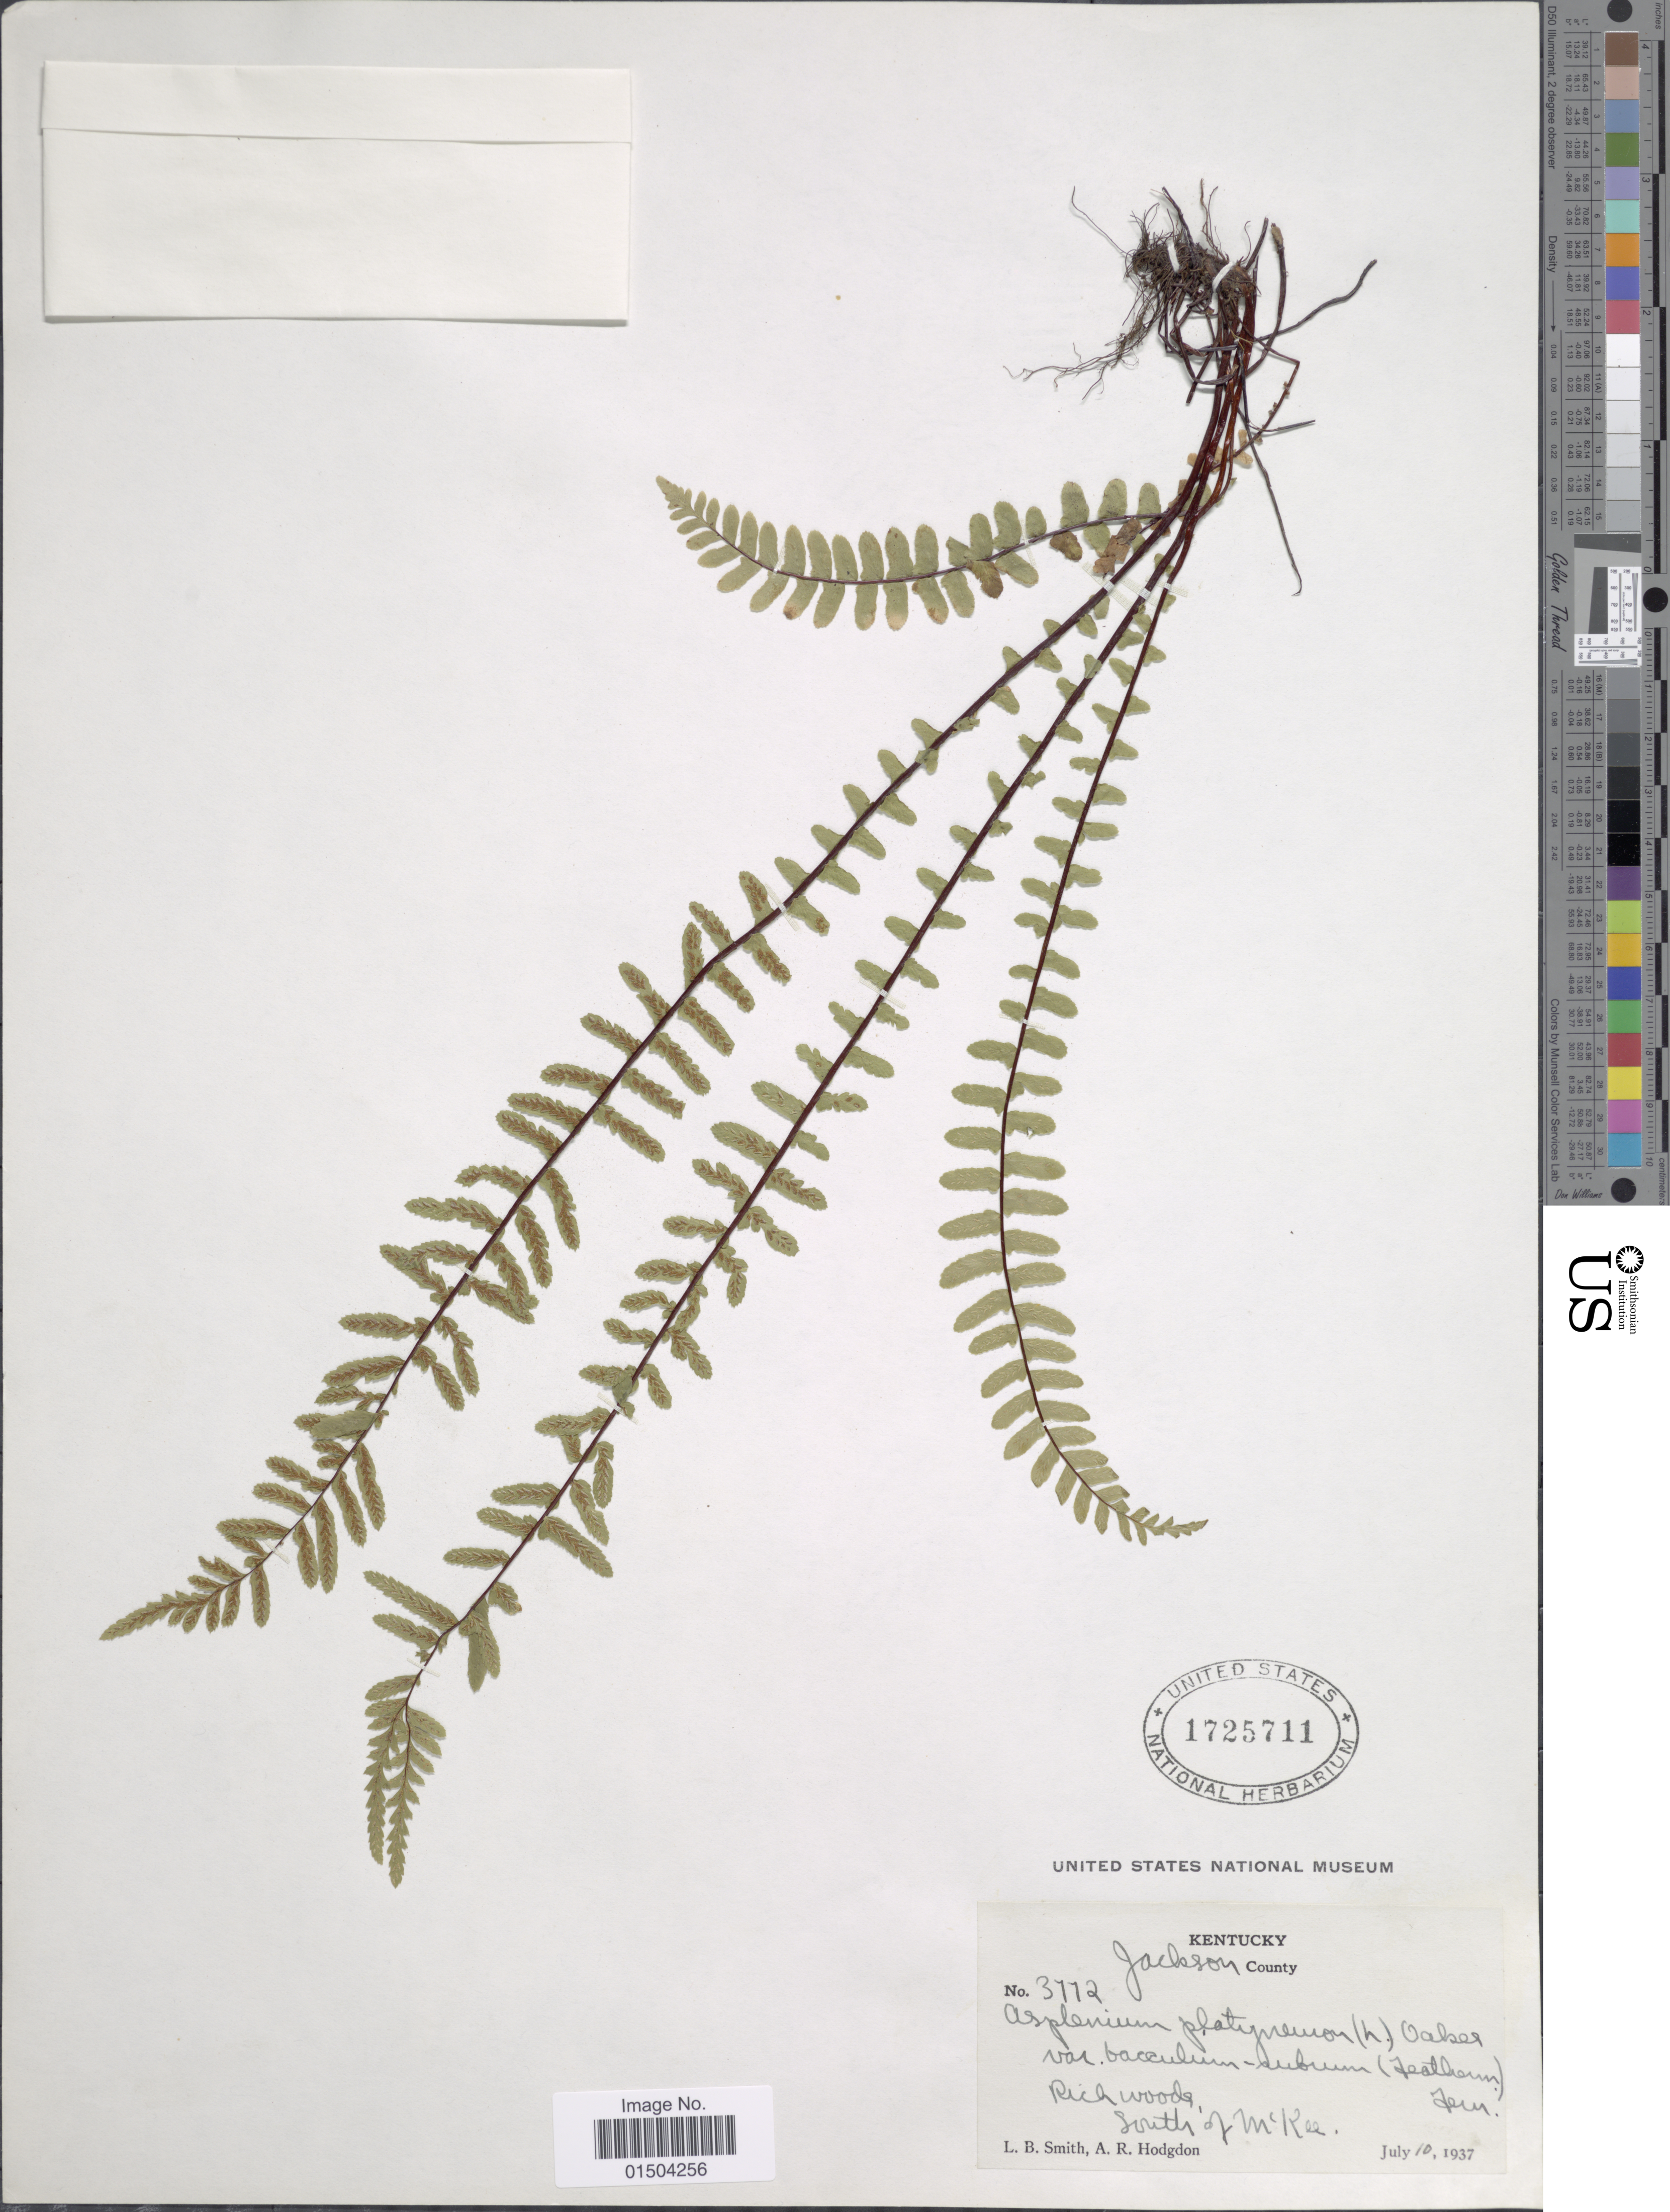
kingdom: Plantae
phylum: Tracheophyta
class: Polypodiopsida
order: Polypodiales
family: Aspleniaceae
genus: Asplenium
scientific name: Asplenium platyneuron var. bacculum-rubrum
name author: (Featherm.) Fernald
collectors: L. Smith & A. R. Hodgdon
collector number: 3772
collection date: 1937-07-10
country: United States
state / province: Kentucky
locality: Jackson County. Rich woods, South of McKee.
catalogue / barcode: US 1725711